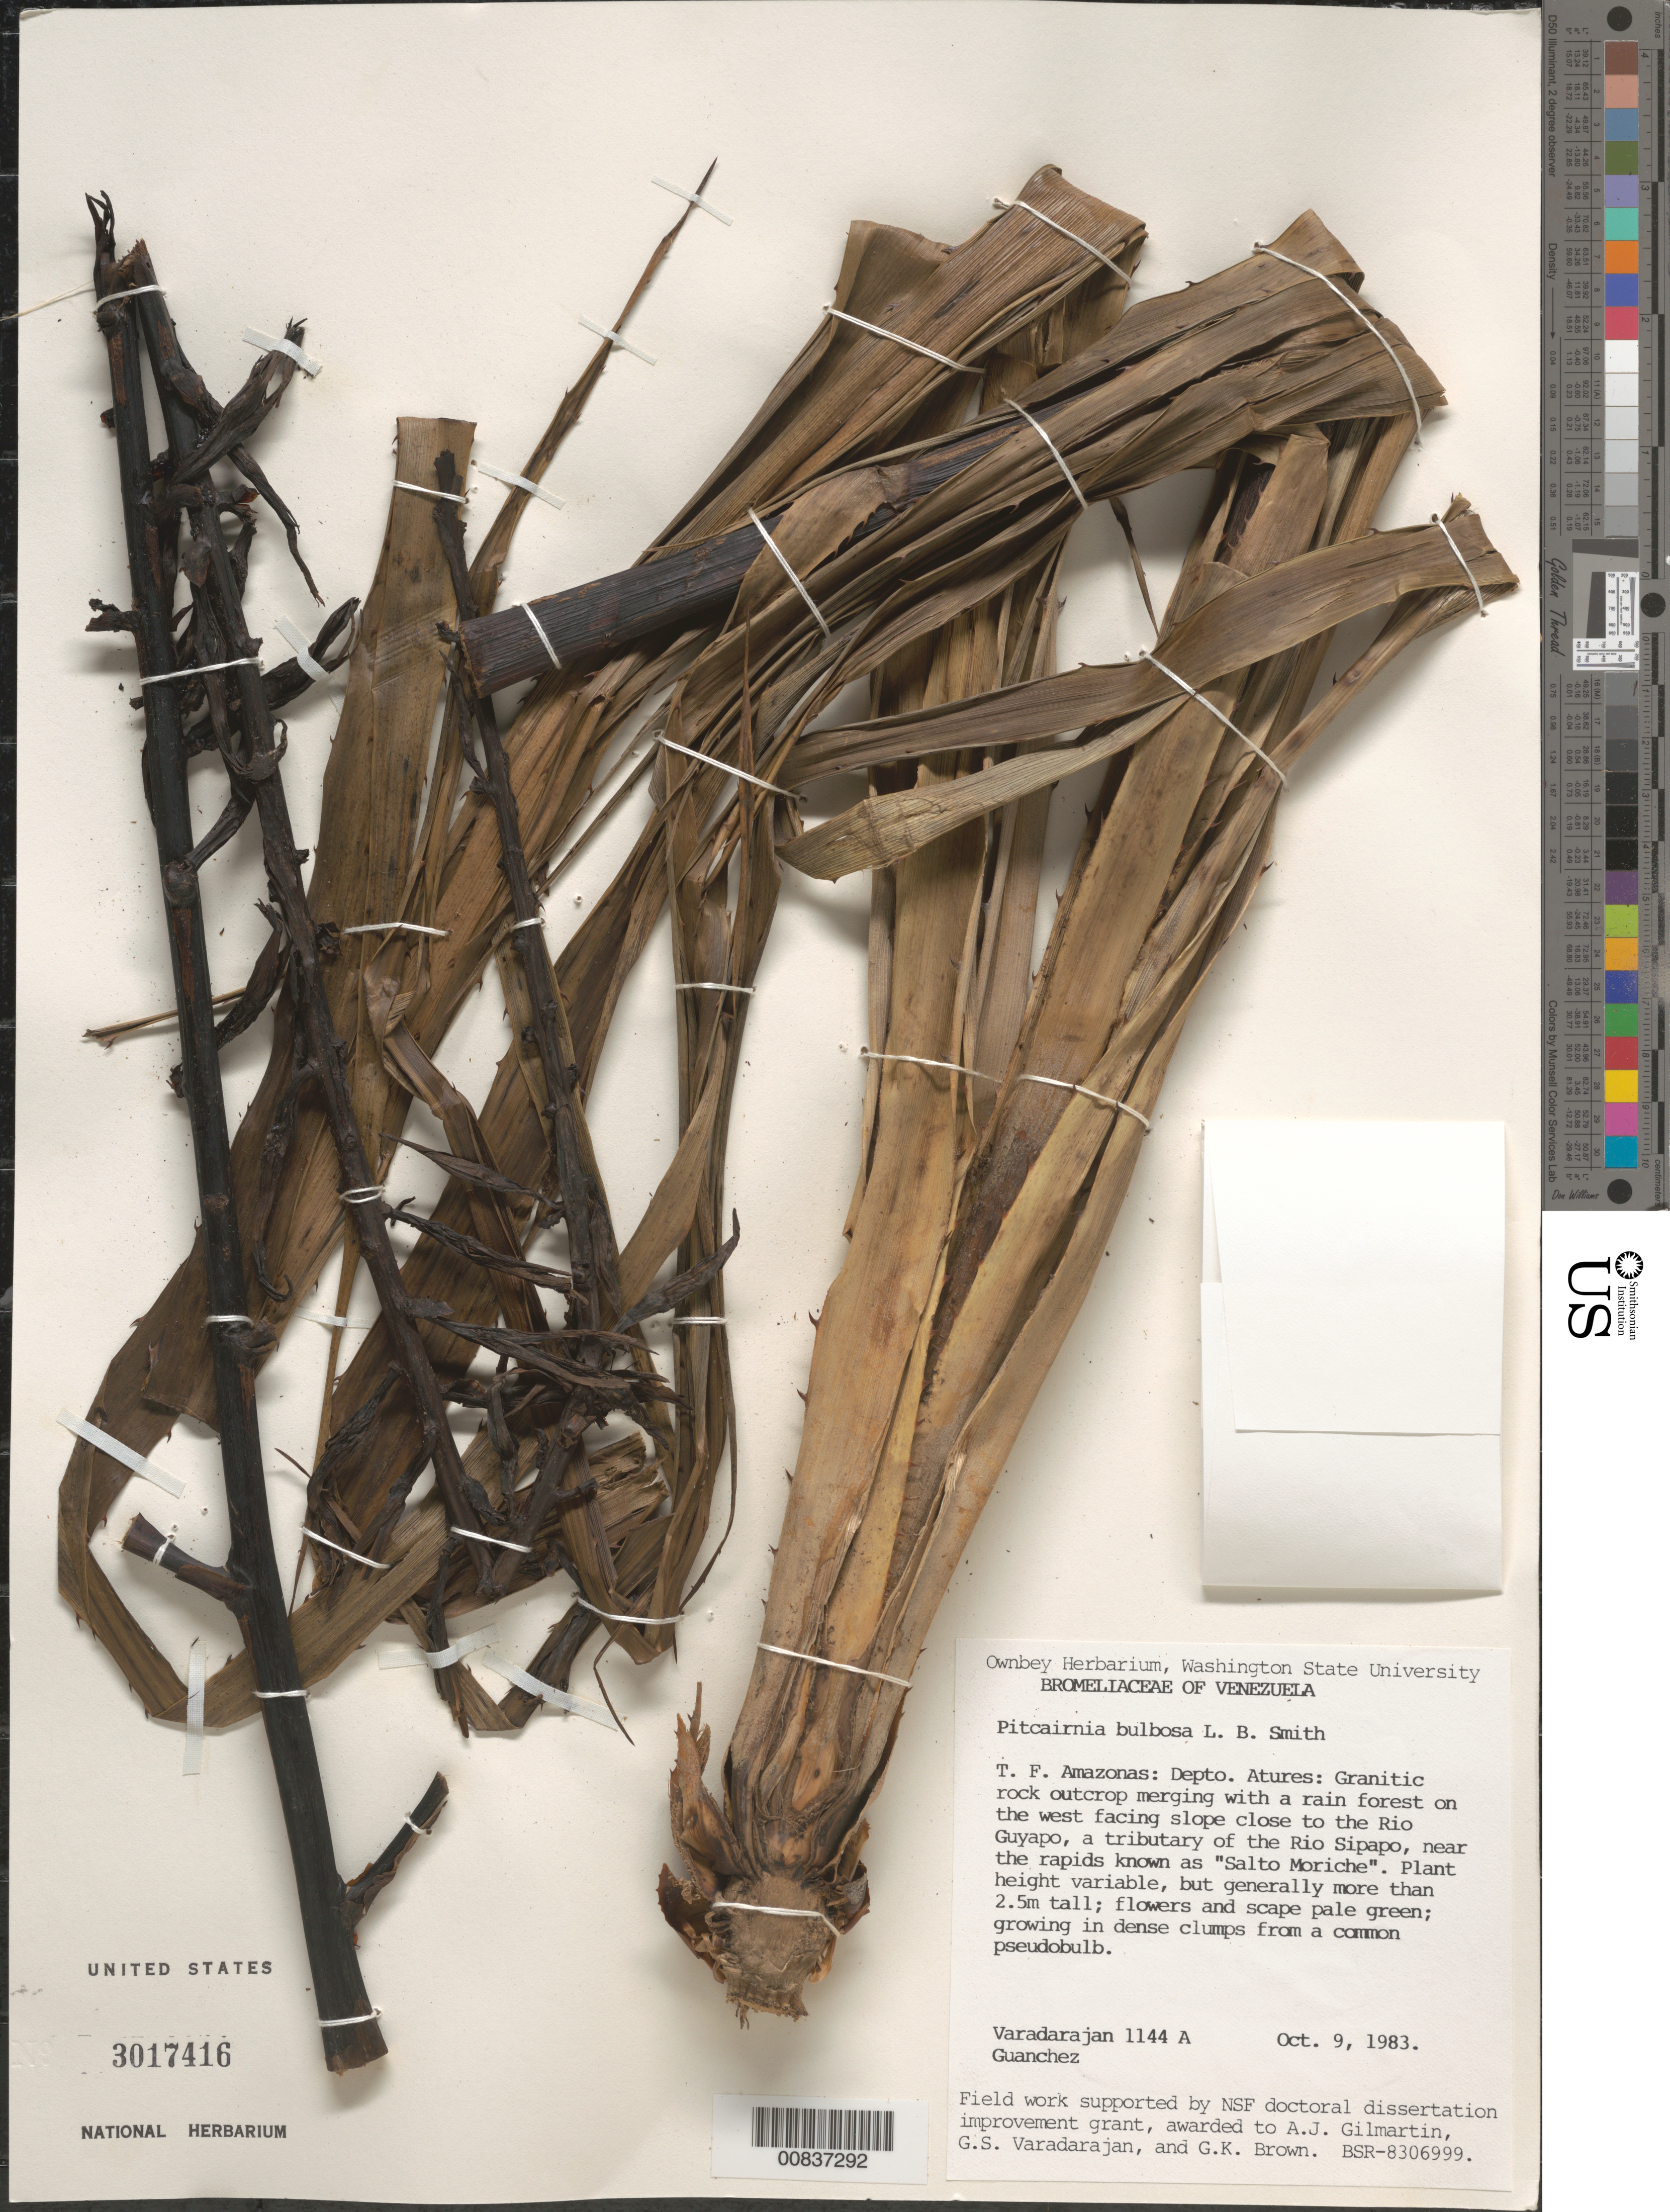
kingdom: Plantae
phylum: Tracheophyta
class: Liliopsida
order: Poales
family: Bromeliaceae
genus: Pitcairnia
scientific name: Pitcairnia bulbosa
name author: L.B. Sm.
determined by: Smith, Lyman B., (US), NMNH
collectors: G. S. Varadarajan & F. Guánchez M.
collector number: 1144 A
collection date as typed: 9-Oct-83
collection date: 1983-10-09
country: Venezuela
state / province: Amazonas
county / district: Atures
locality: Río Guyapo, a tributary of the Río Sipapo, near the rapids known as "Salto Moriche"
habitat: Granitic rock outcrop merging with a rain forest on slope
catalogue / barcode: US 3017416